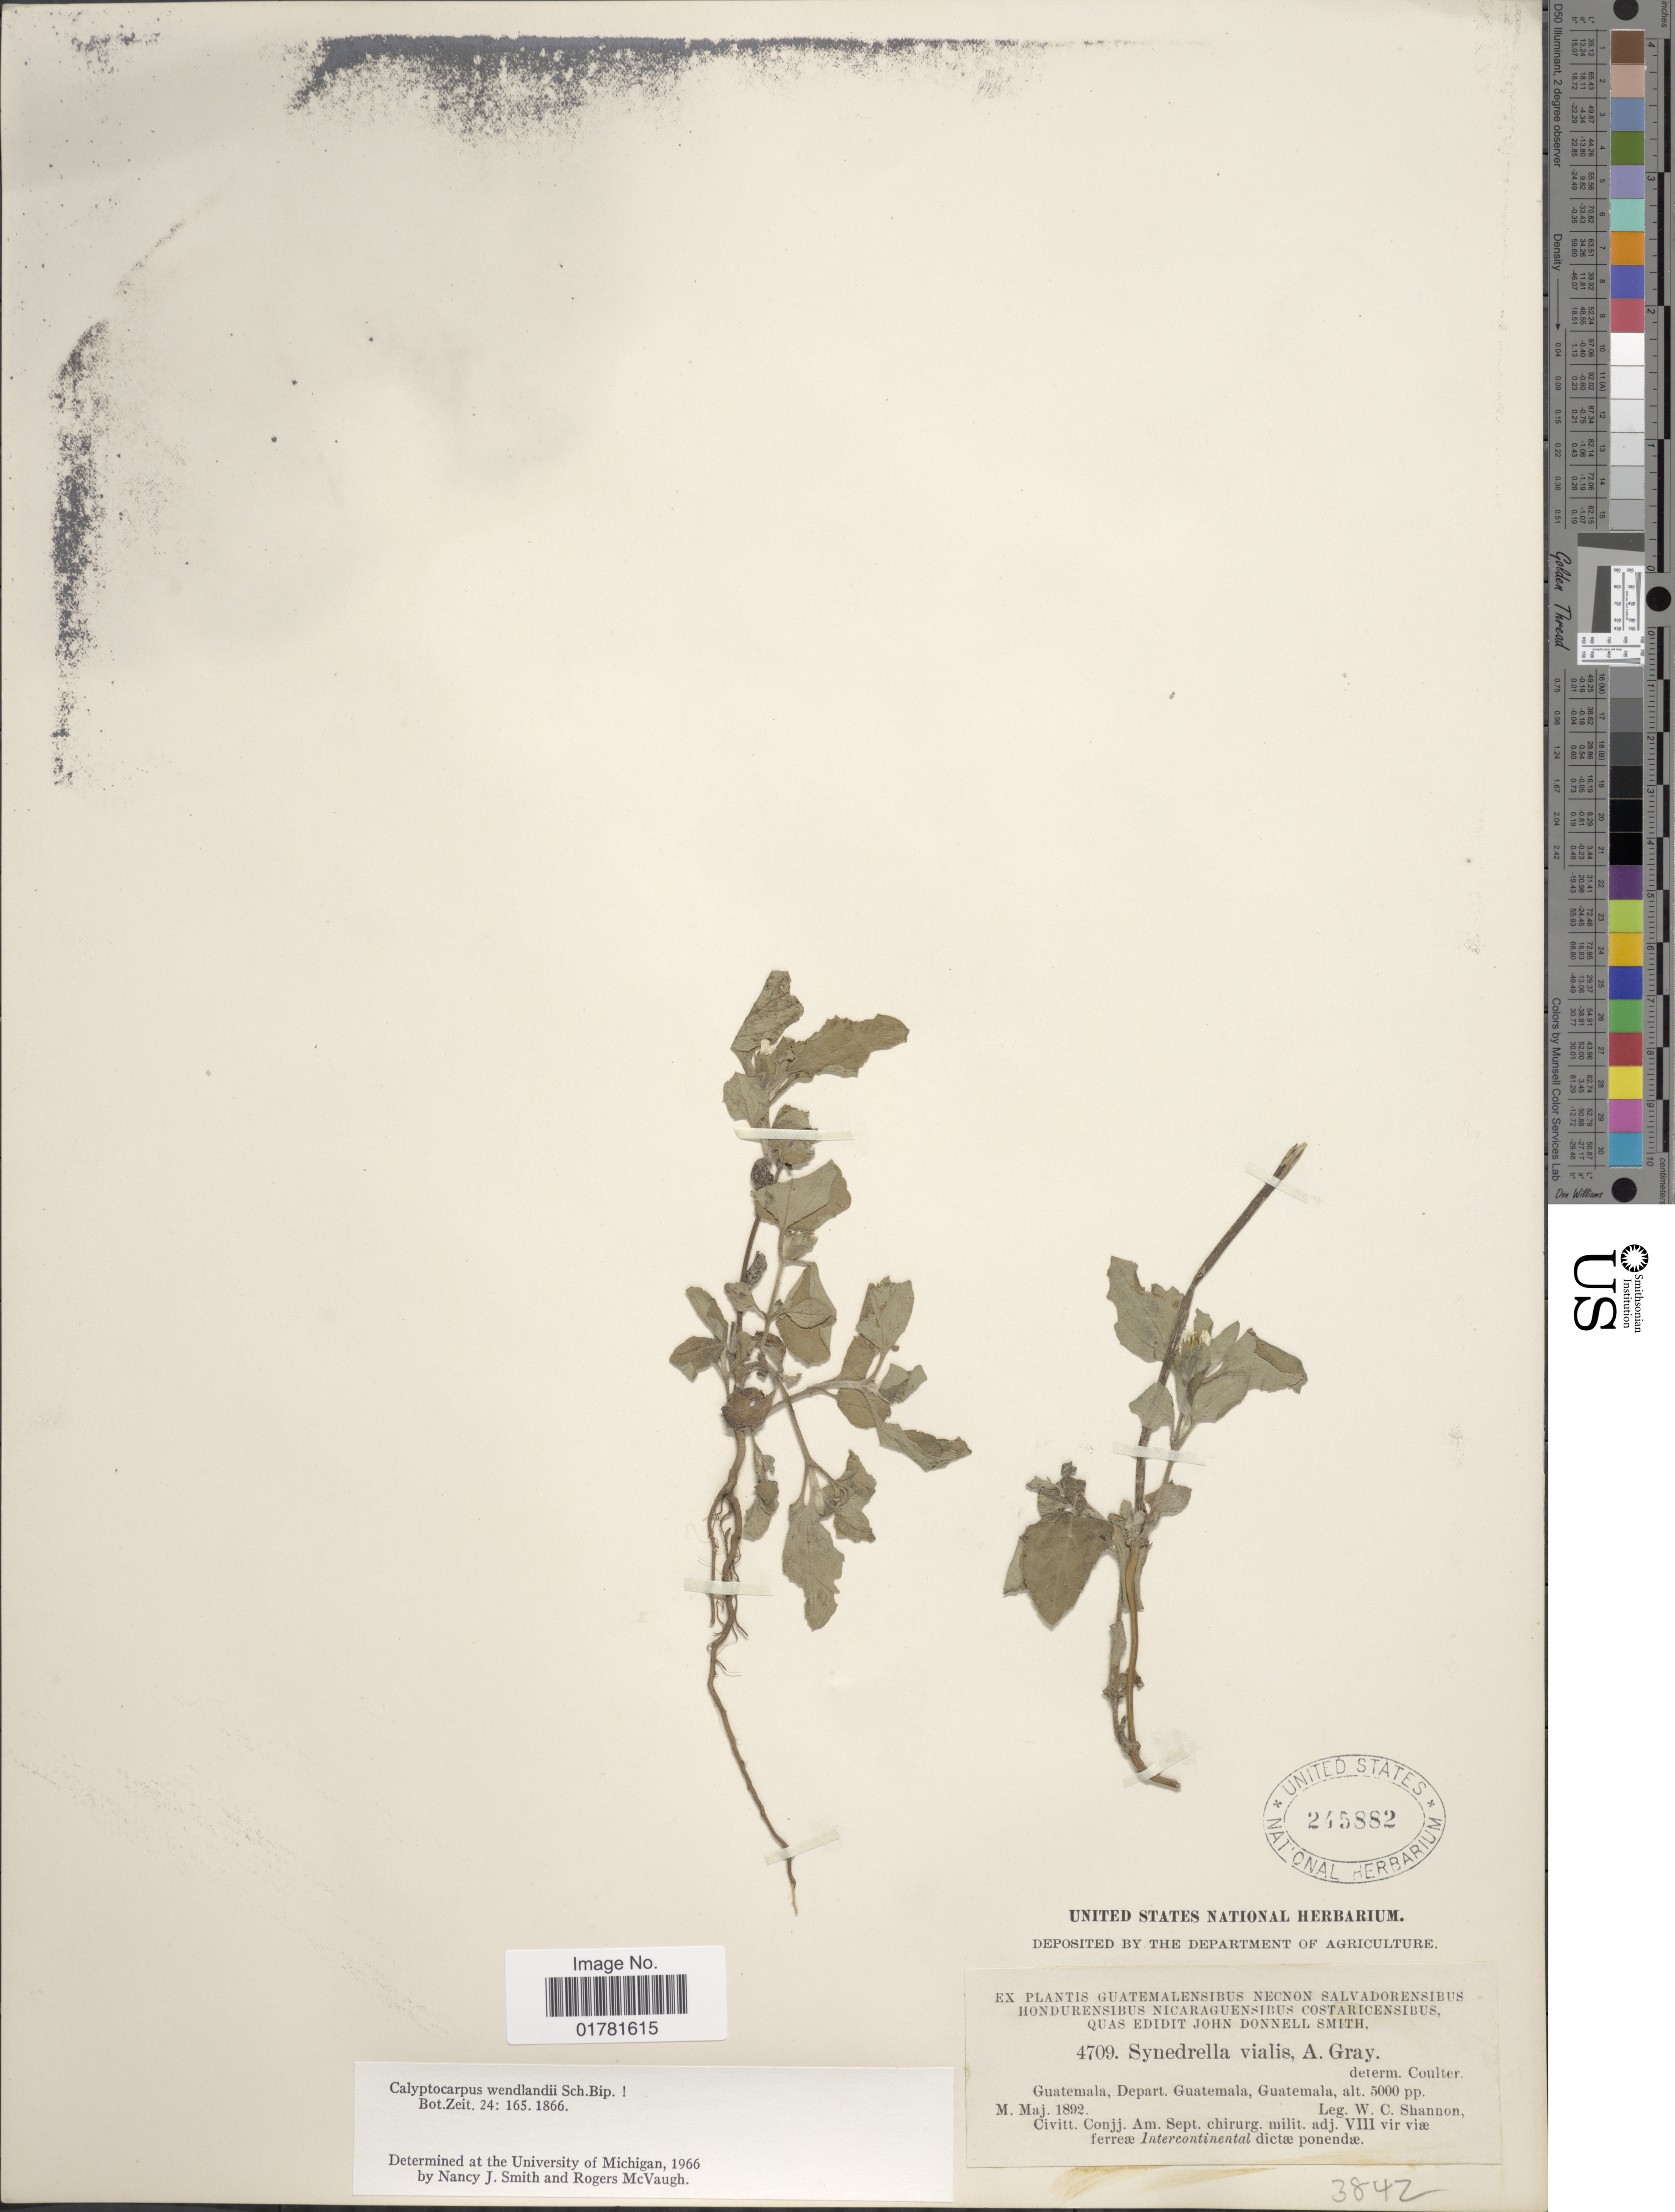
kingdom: Plantae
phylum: Tracheophyta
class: Magnoliopsida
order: Asterales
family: Asteraceae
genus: Calyptocarpus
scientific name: Calyptocarpus wendlandii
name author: Sch. Bip.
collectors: W. C. Shannon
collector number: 4709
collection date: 1892-05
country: Guatemala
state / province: Guatemala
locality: Guatemalensibus Necnon Salvadorensibus, Depart. Guatemala, Guatemala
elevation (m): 1524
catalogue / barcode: US 245882